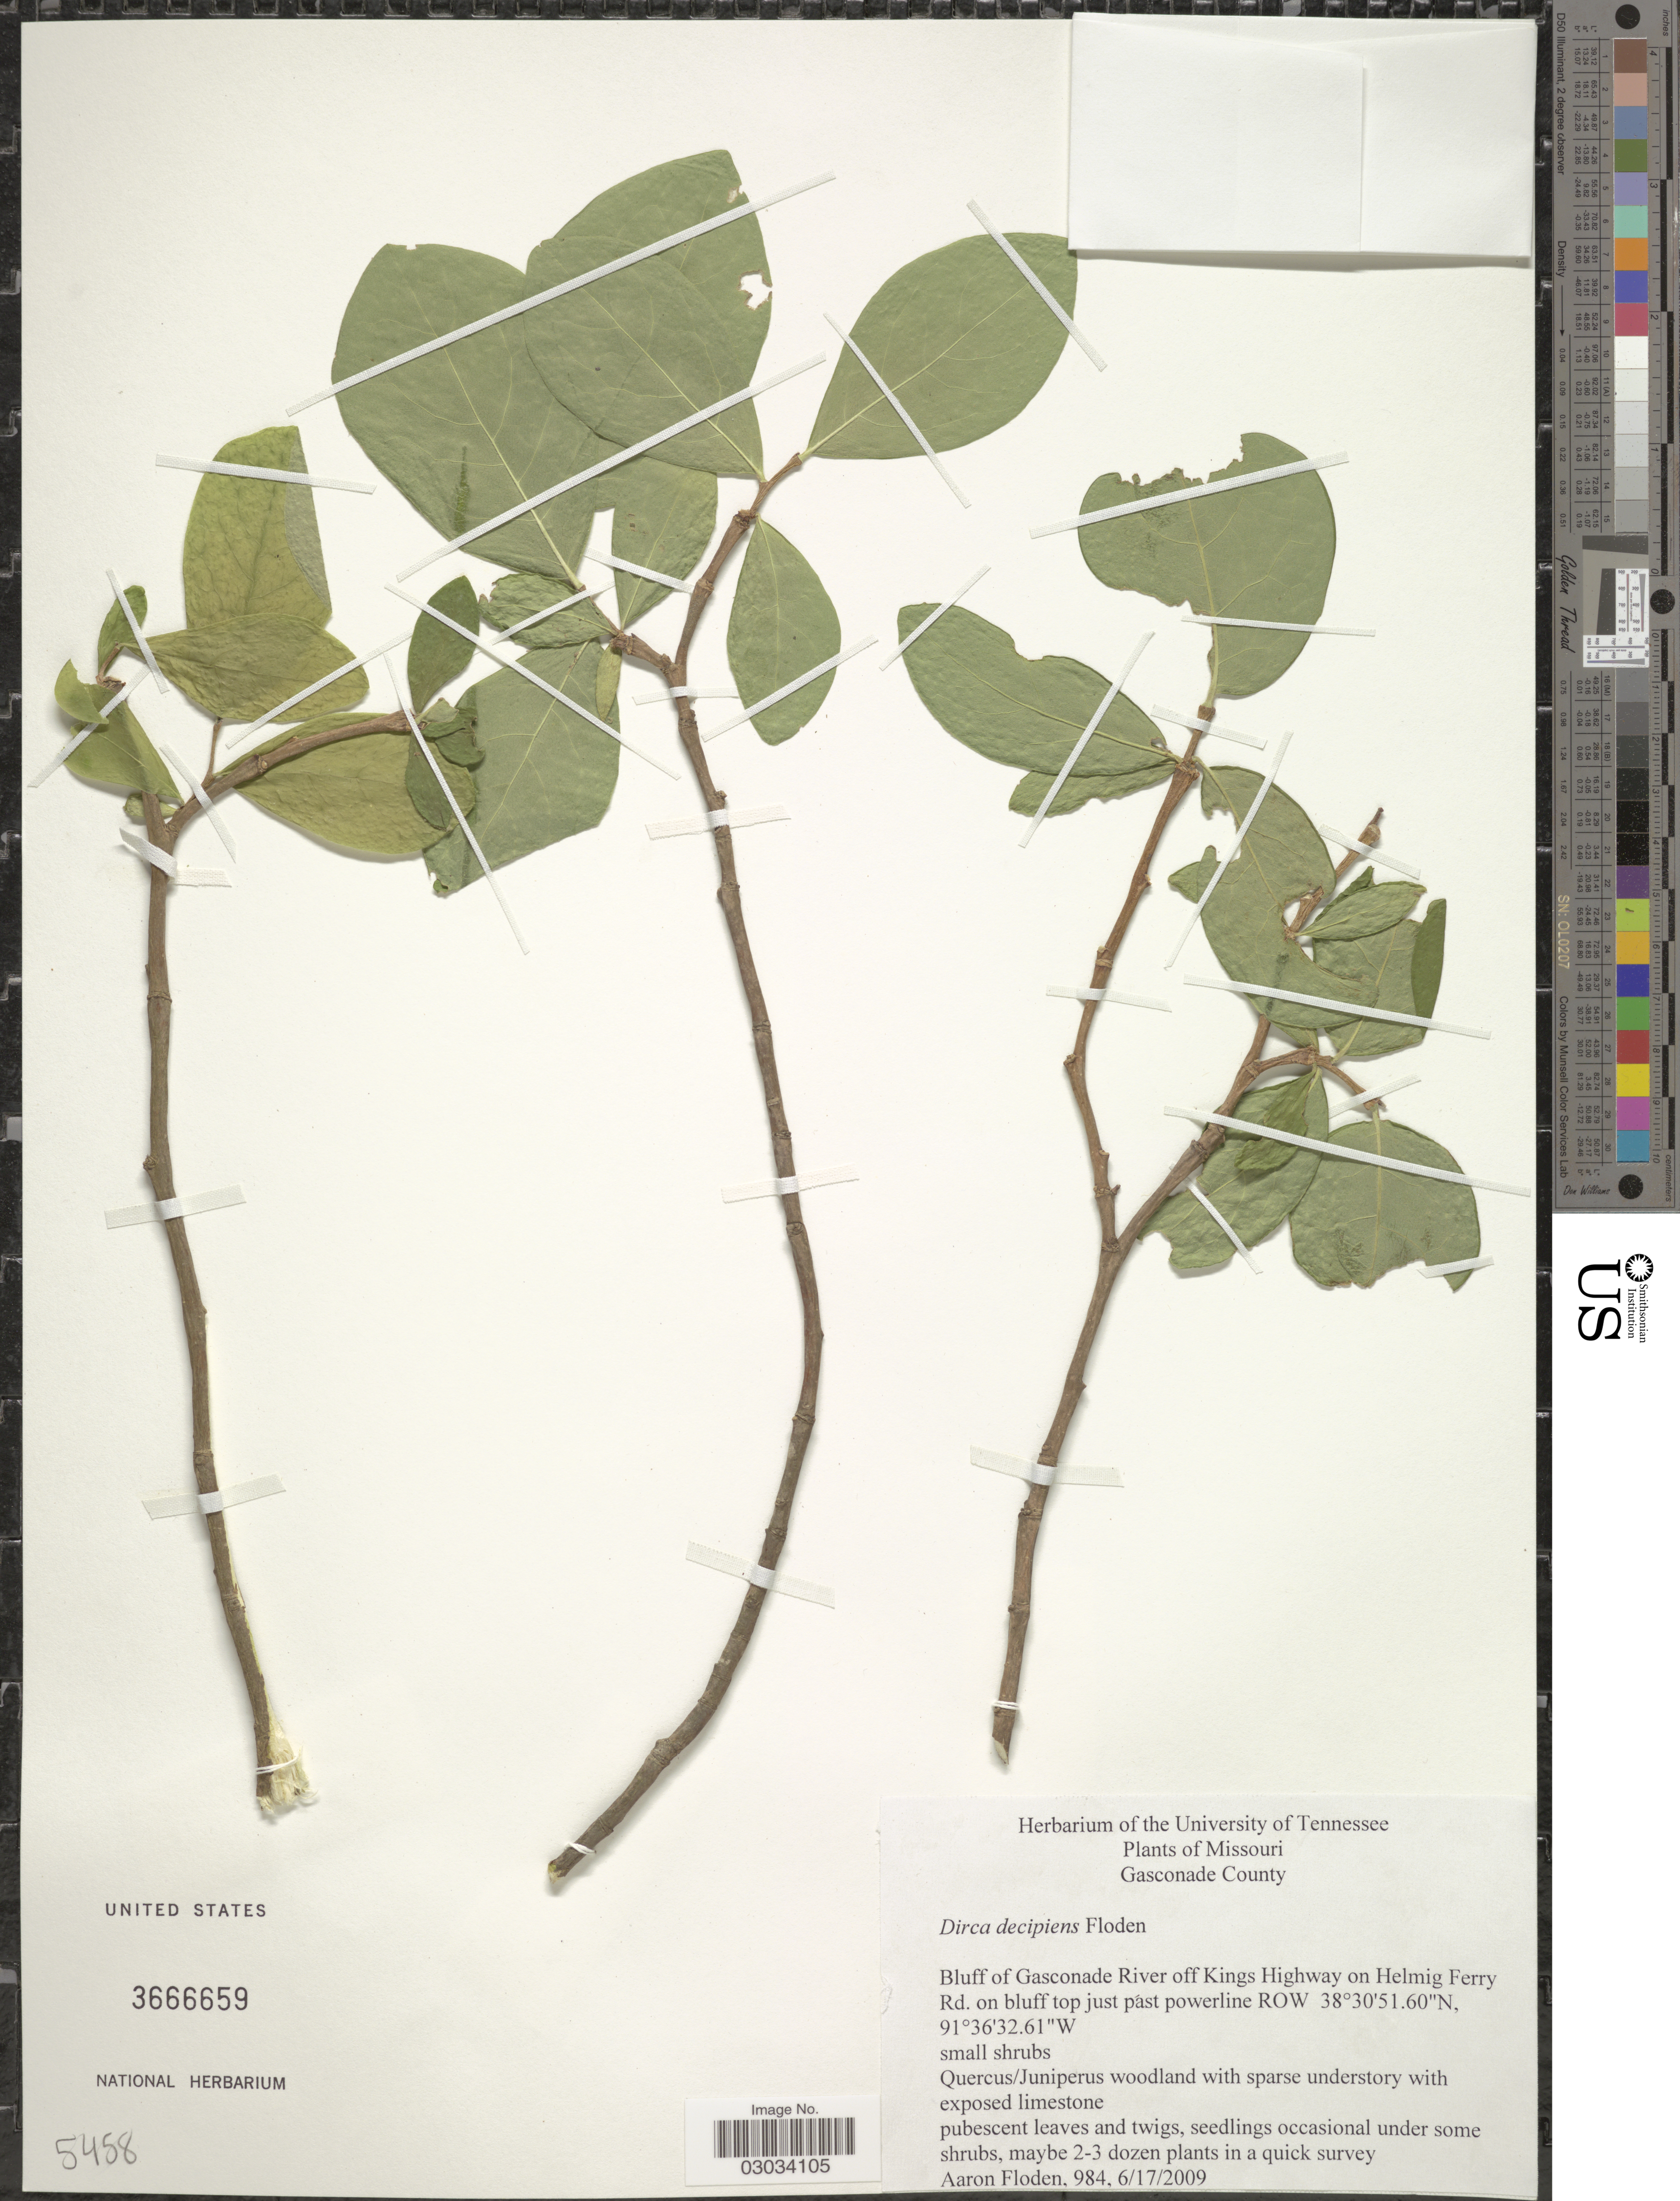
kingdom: Plantae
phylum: Tracheophyta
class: Magnoliopsida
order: Malvales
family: Thymelaeaceae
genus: Dirca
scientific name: Dirca decipiens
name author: Floden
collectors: A. Floden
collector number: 984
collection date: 2009-06-17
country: United States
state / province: Missouri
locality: Gasconade County. Bluff of Gasconade River off Kings Highway of Helmig Ferry Rd. on bluff top just past powerline ROW.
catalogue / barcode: US 3666659